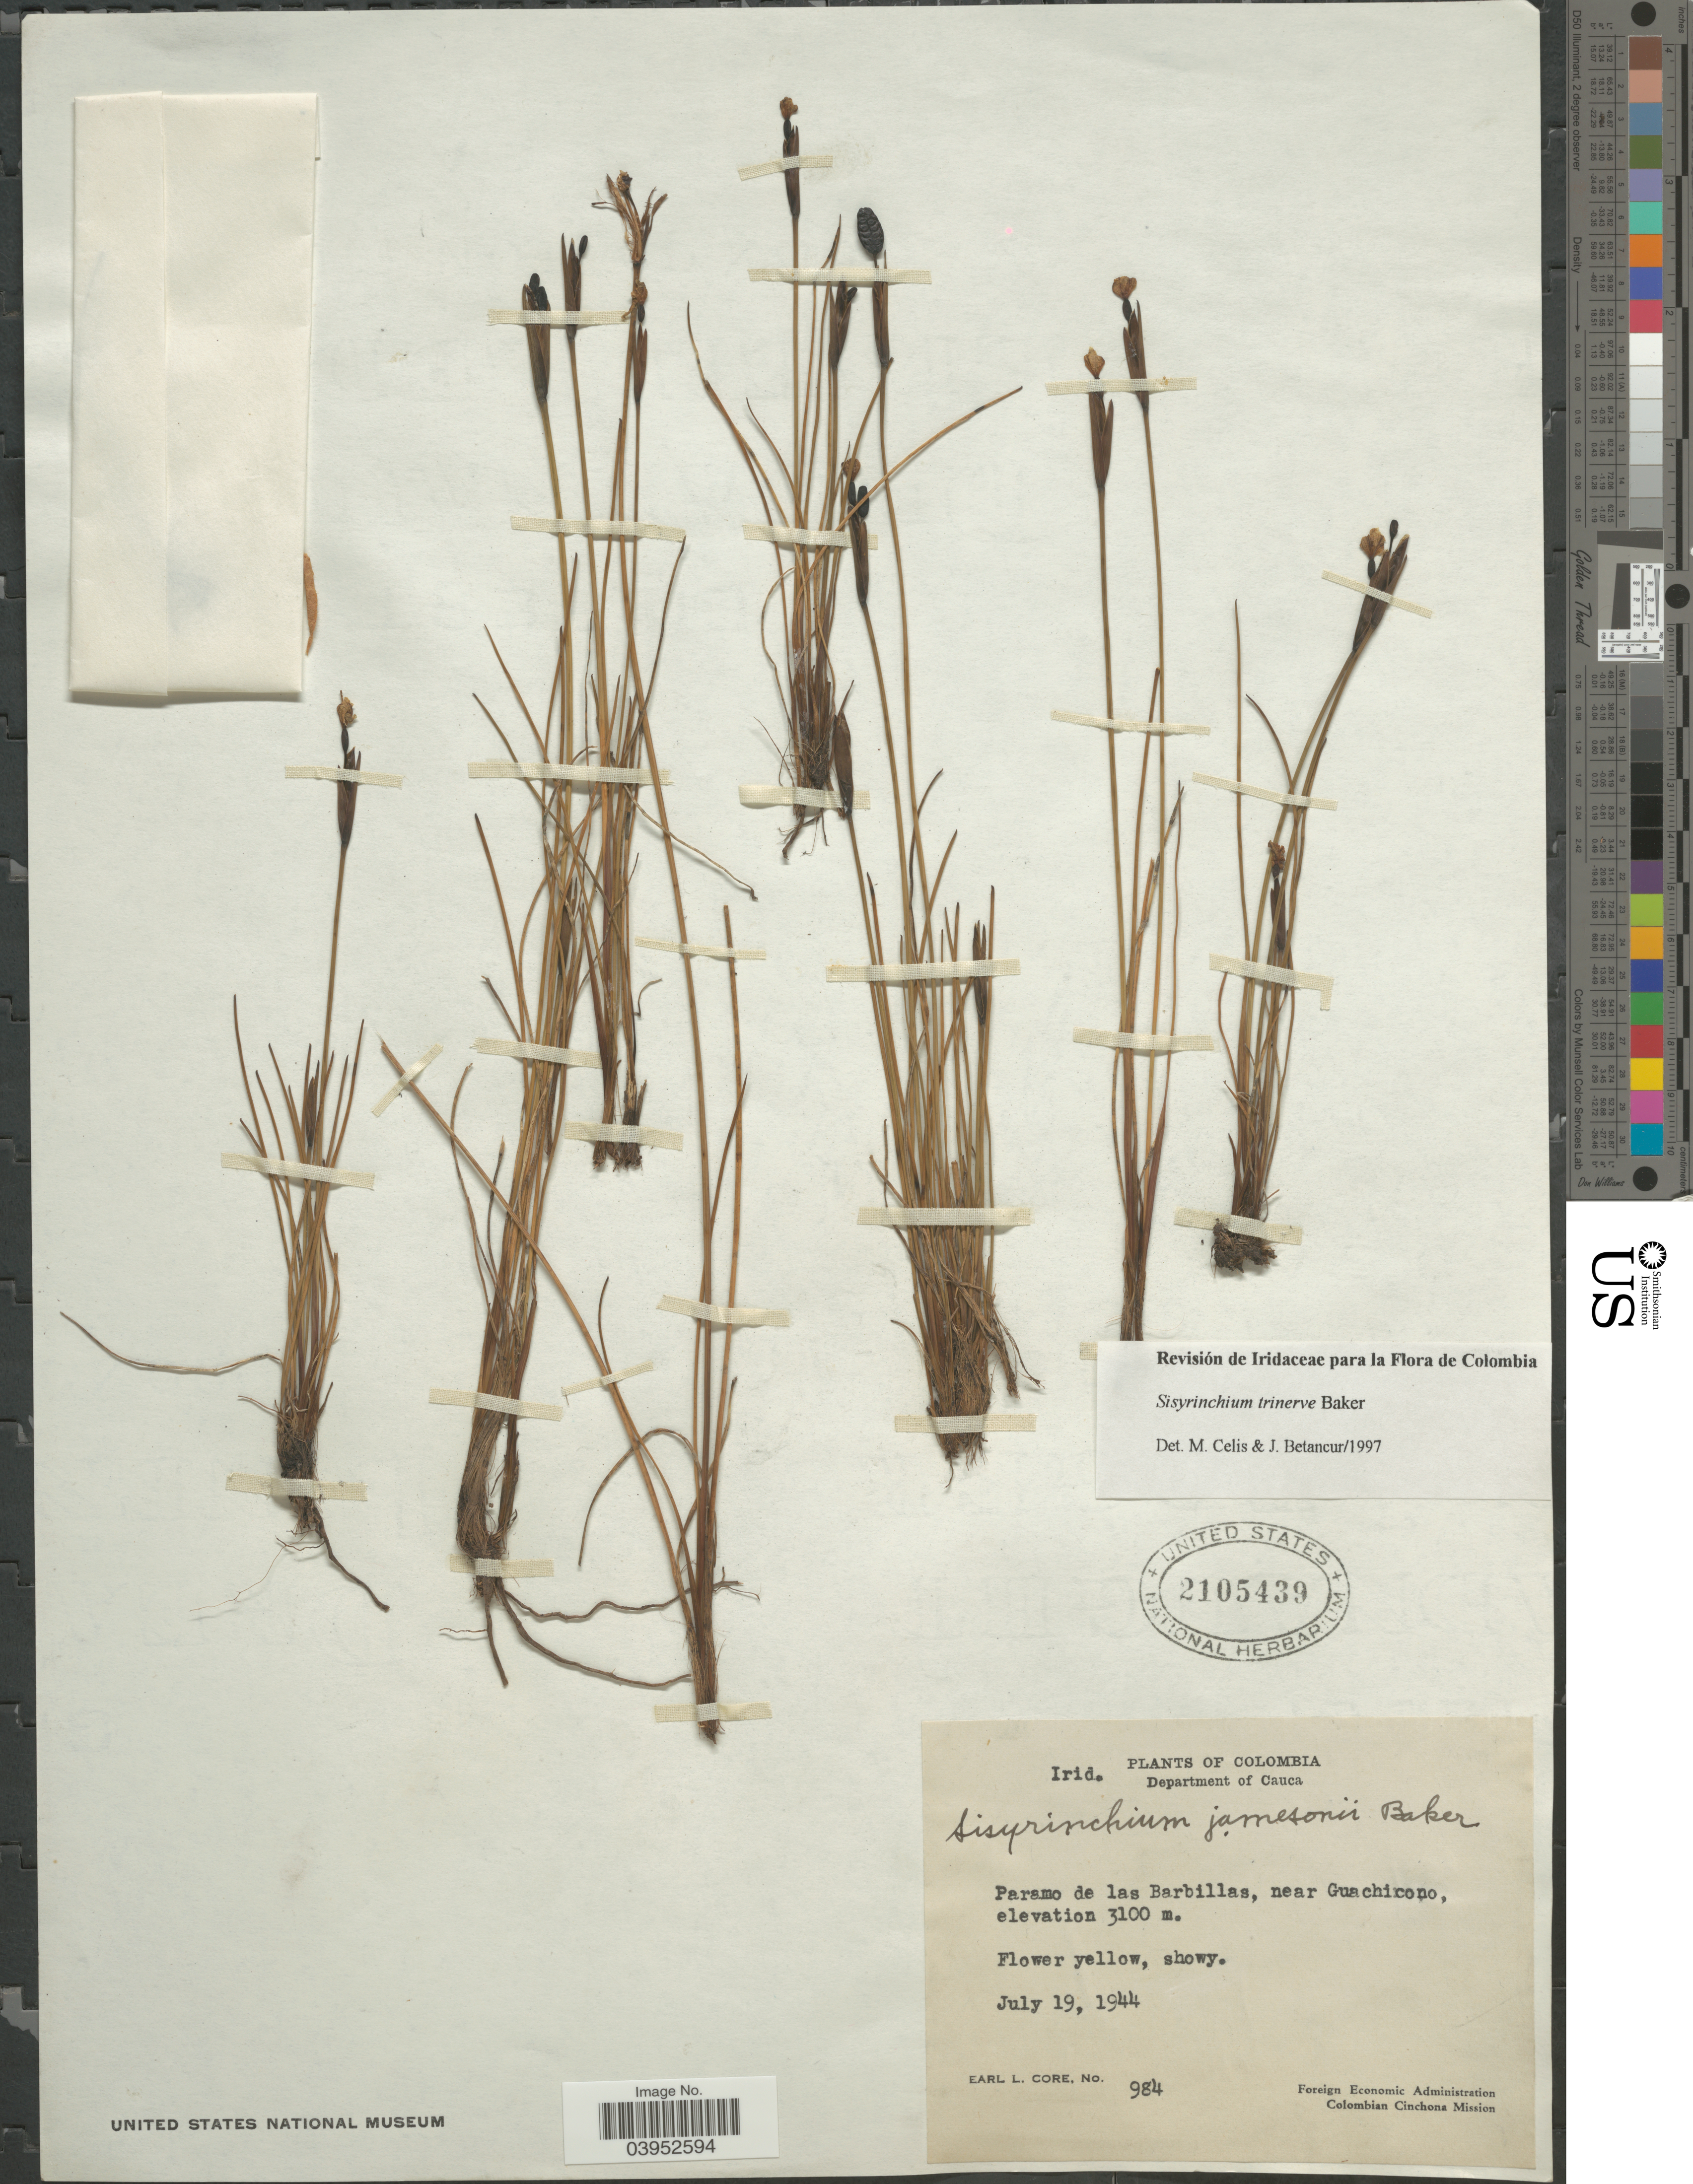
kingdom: Plantae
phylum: Tracheophyta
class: Liliopsida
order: Asparagales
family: Iridaceae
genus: Sisyrinchium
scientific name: Sisyrinchium trinerve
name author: Baker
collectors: E. L. Core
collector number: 984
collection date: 1944-07-19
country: Colombia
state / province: Cauca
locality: Department of Cauca. Paramo de las Barbillas, near Guachicono.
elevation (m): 3100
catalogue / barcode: US 2105439